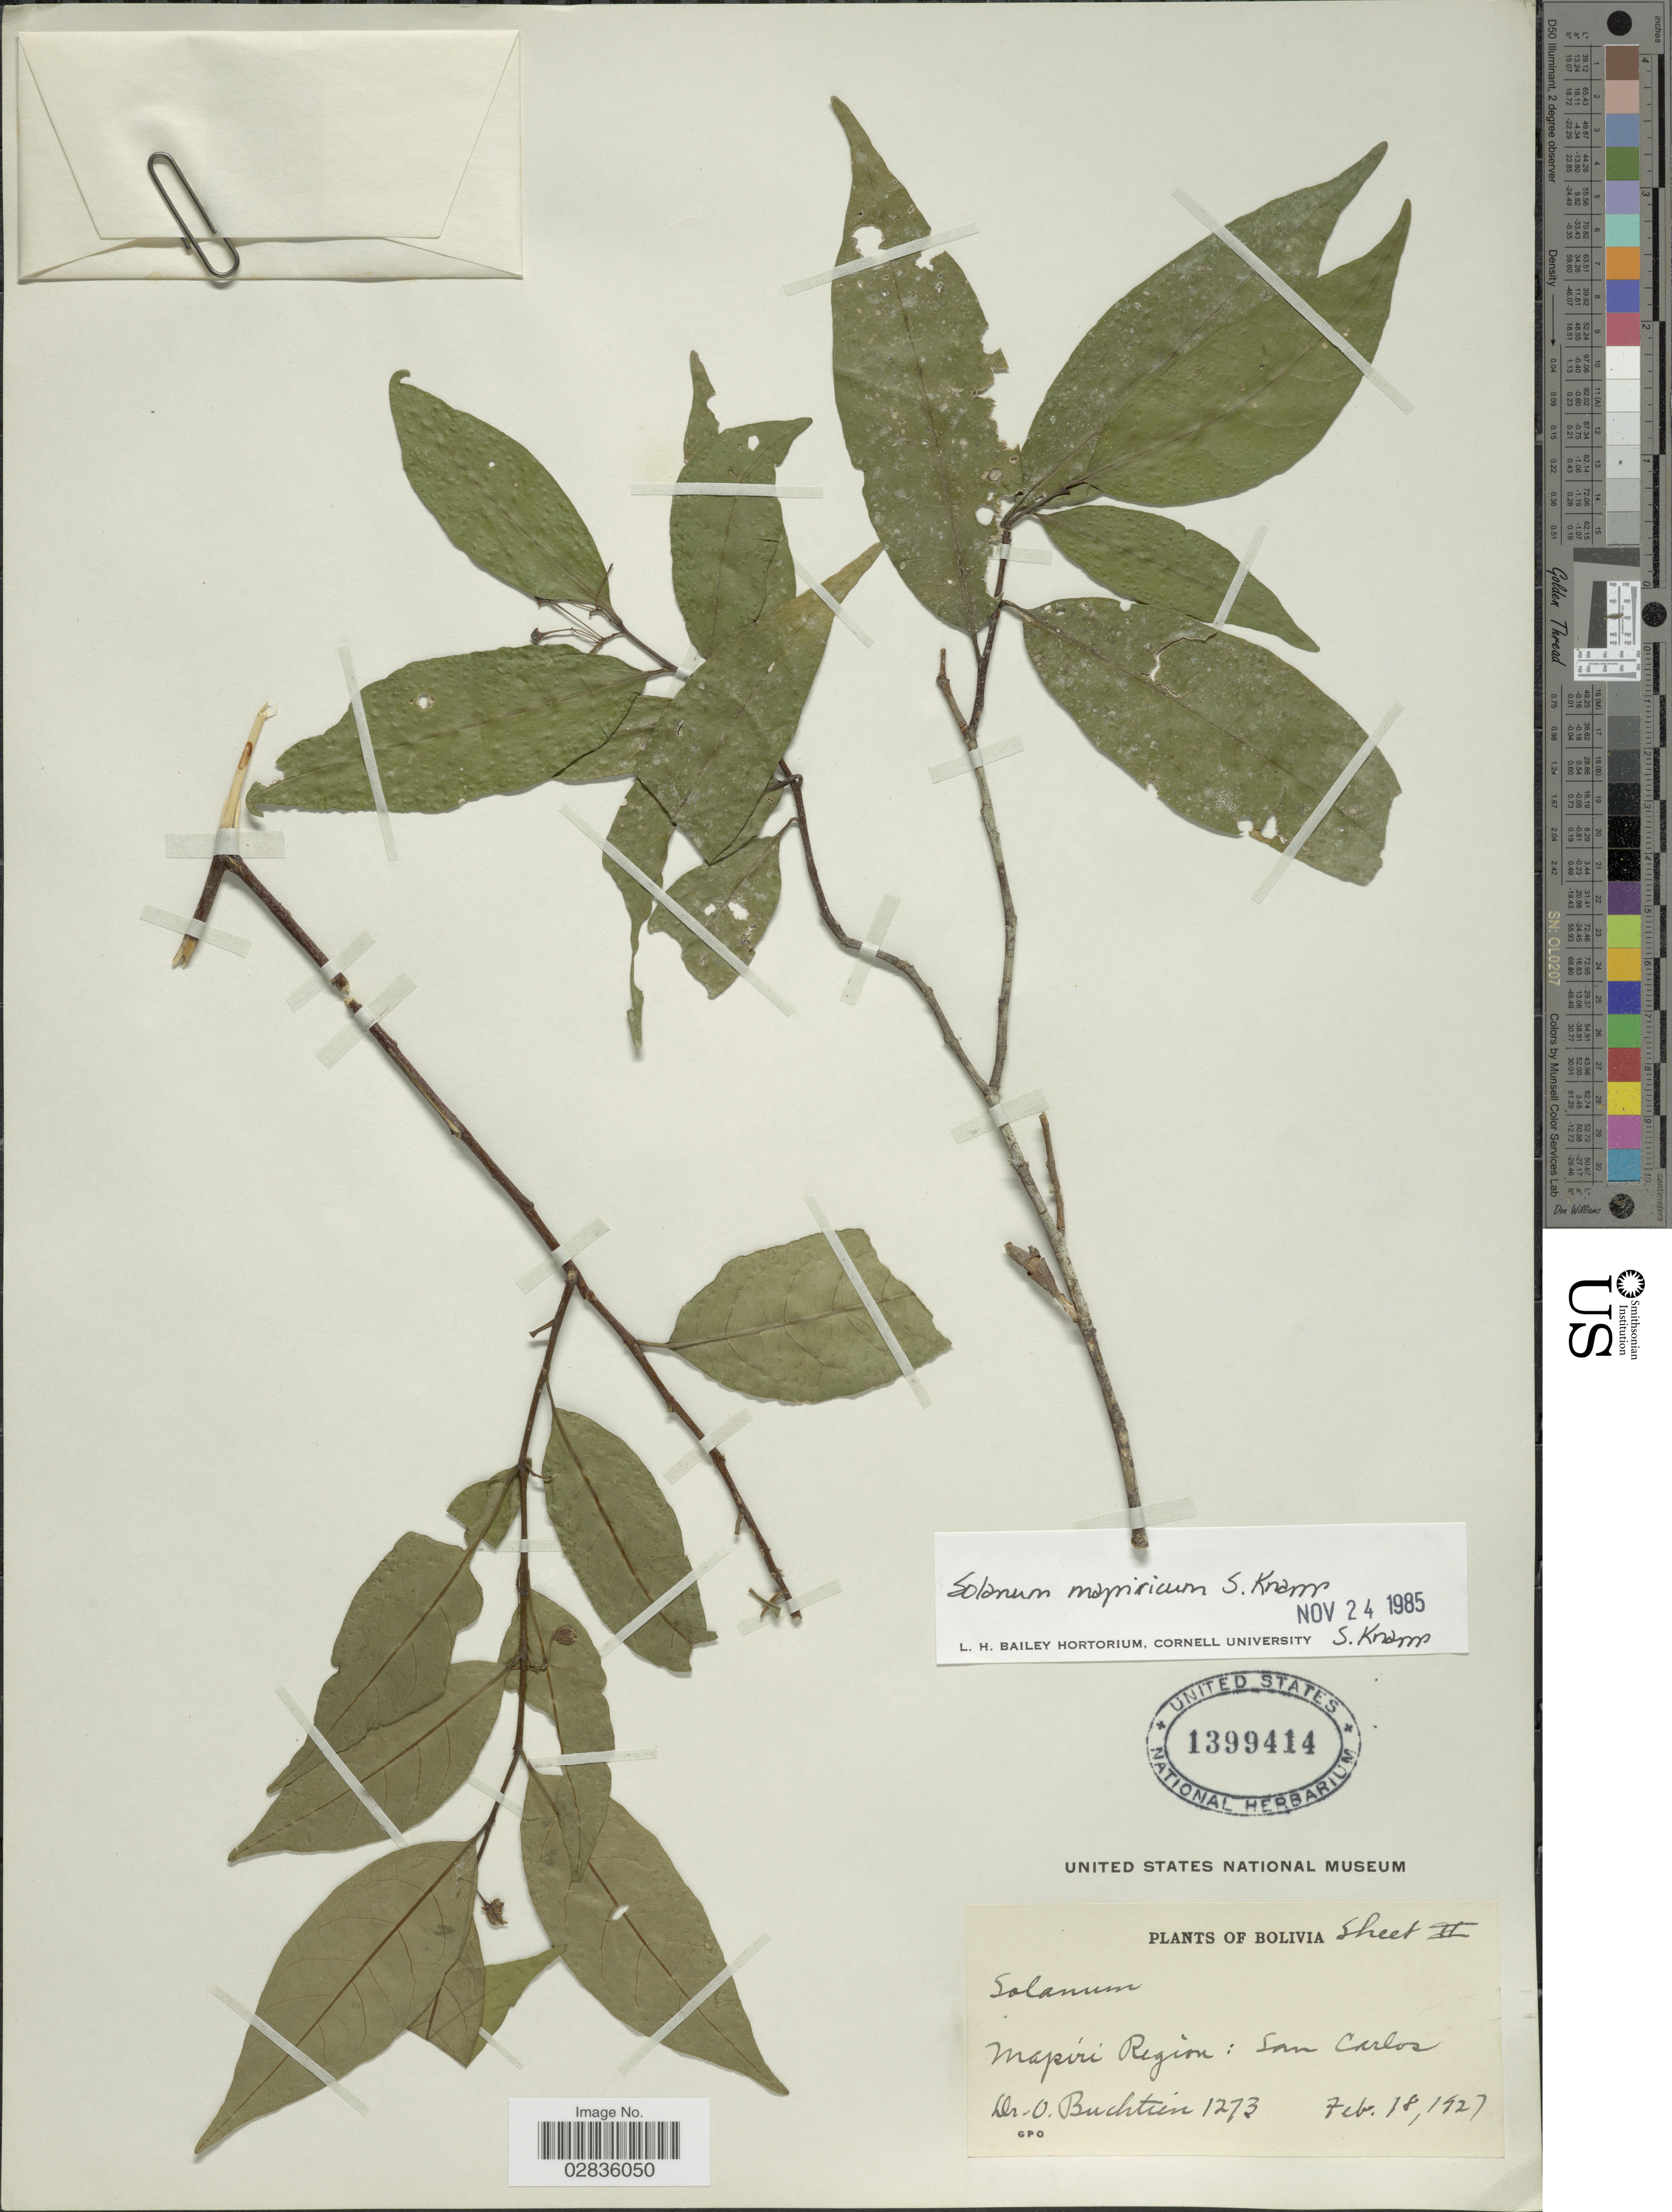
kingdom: Plantae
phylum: Tracheophyta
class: Magnoliopsida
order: Solanales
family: Solanaceae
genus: Solanum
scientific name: Solanum mapiricum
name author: S. Knapp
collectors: O. Buchtien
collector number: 1273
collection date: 1927-02-18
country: Bolivia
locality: Mapiri Regíon: San Carlos.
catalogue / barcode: US 1399414